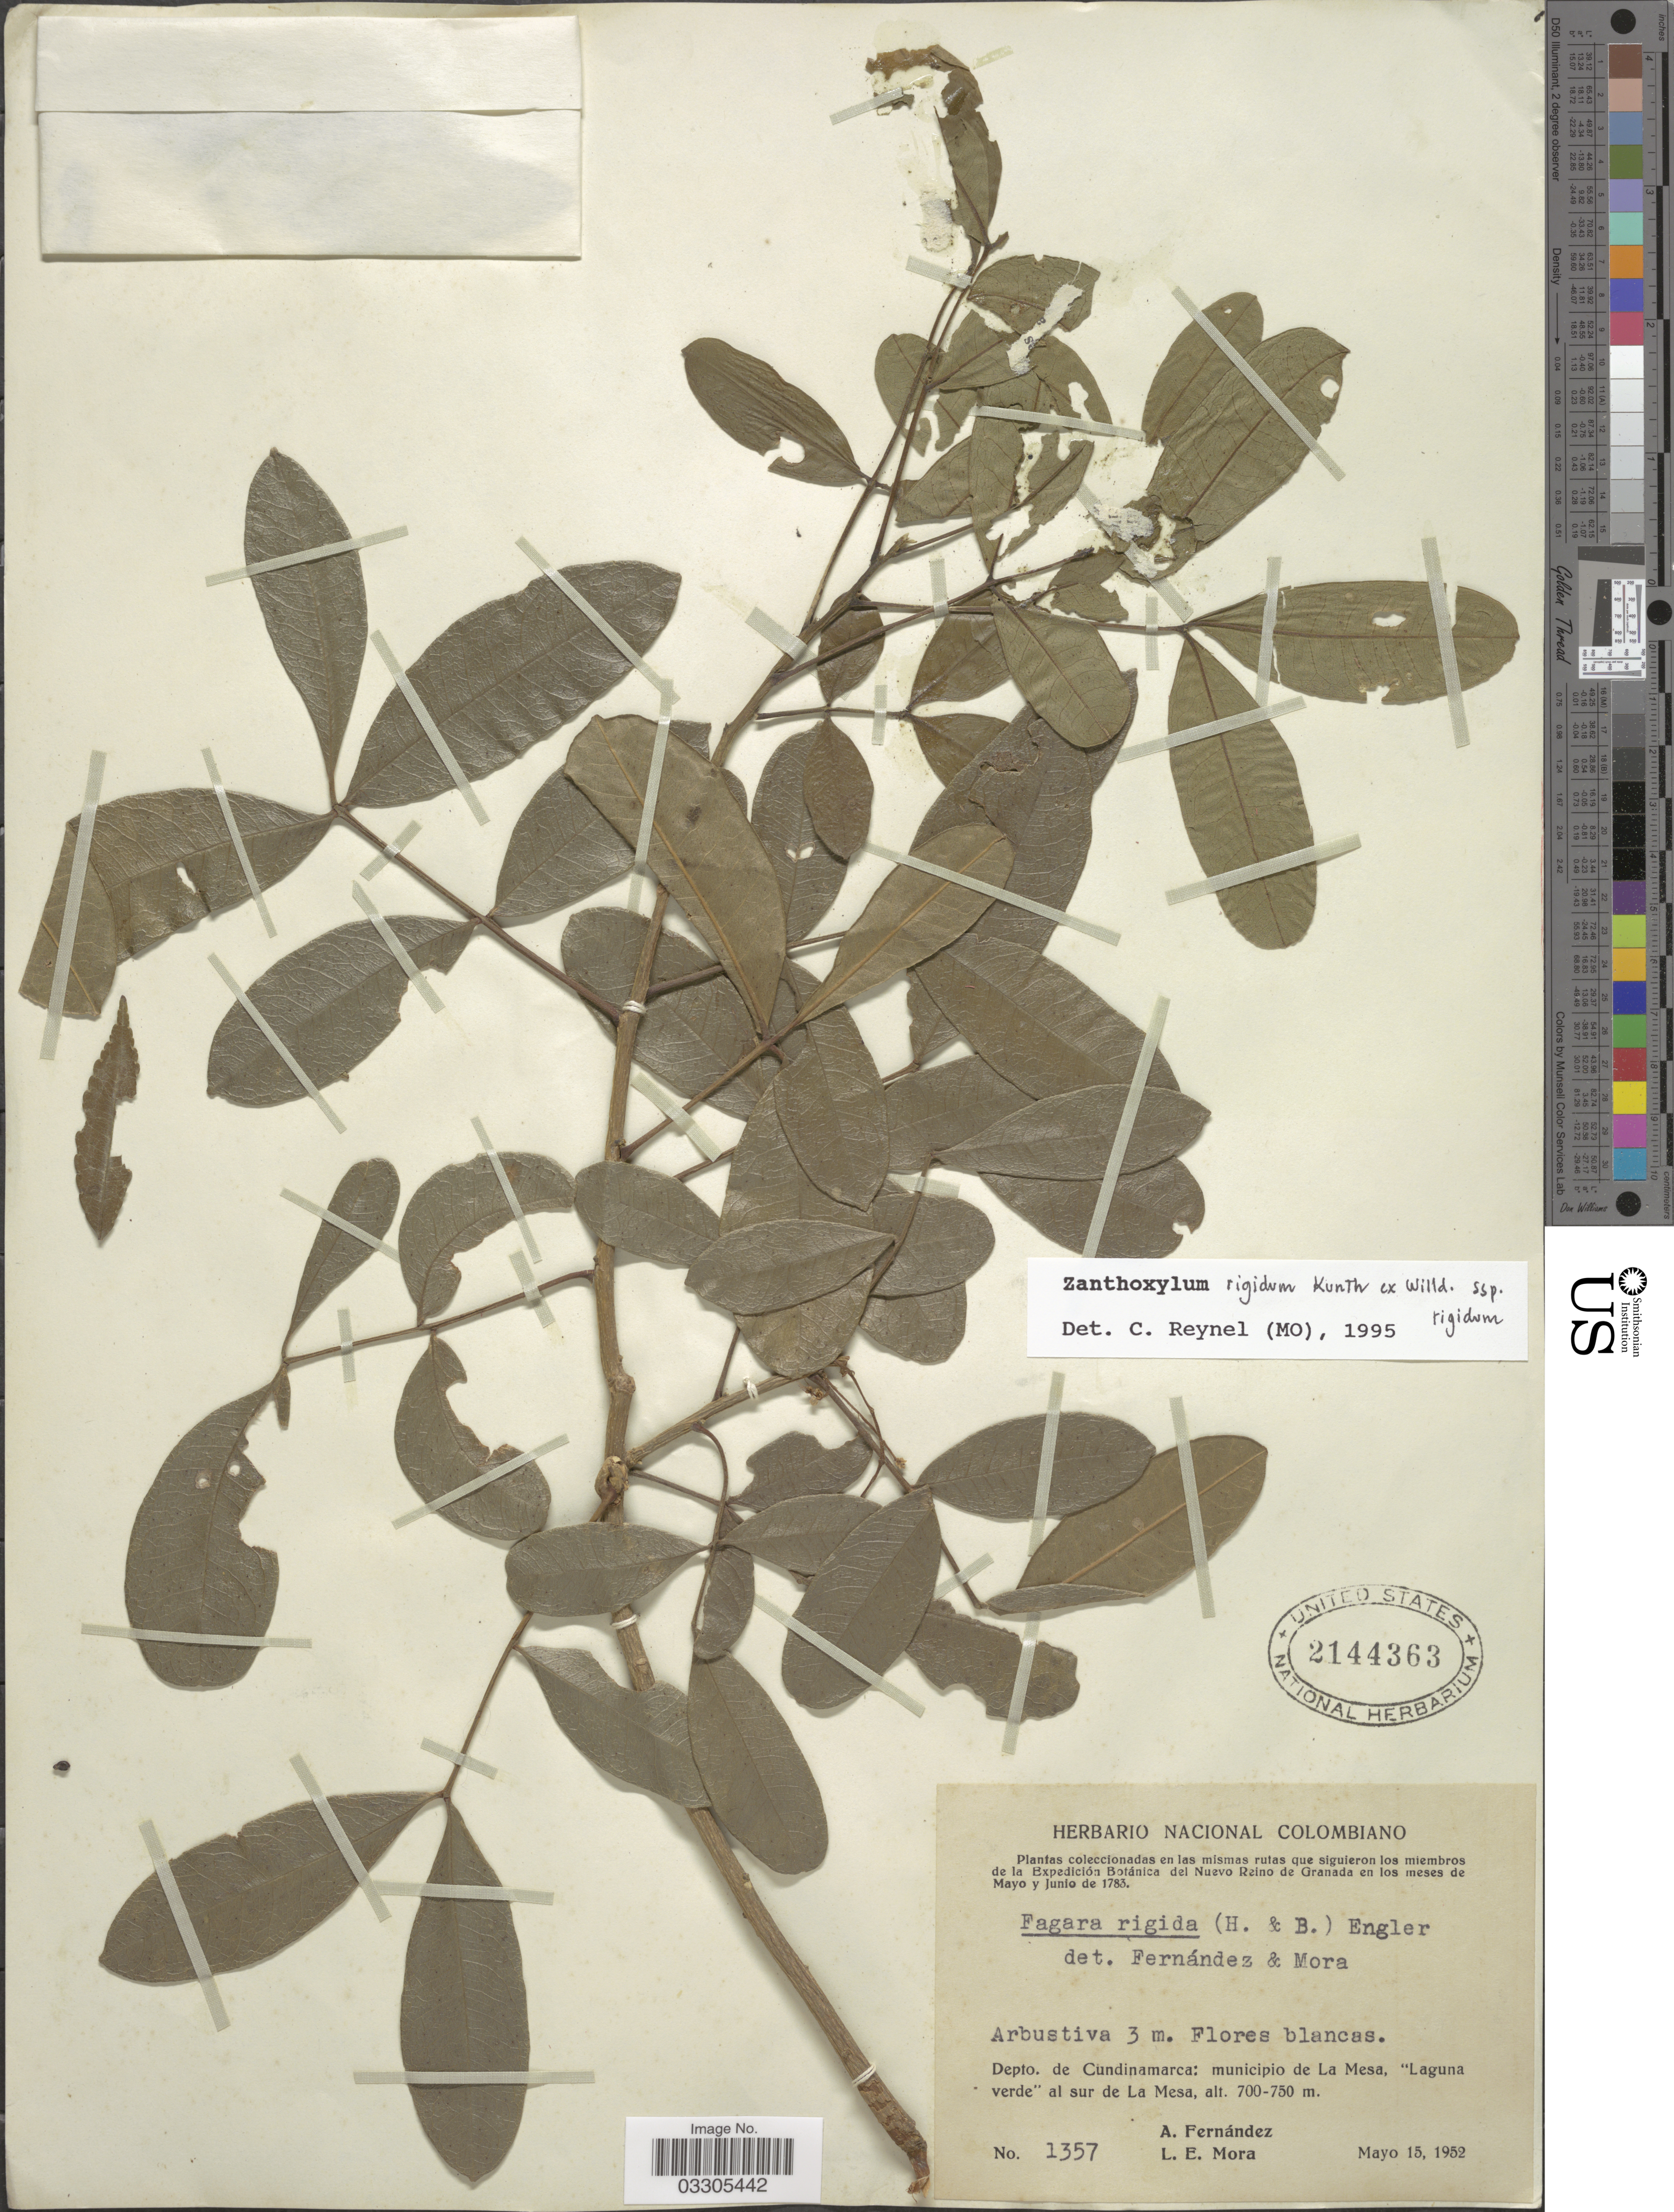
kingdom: Plantae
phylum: Tracheophyta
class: Magnoliopsida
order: Sapindales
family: Rutaceae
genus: Zanthoxylum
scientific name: Zanthoxylum rigidum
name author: Humb. & Bonpl. ex Willd.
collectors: A. Fernandez & L. Mora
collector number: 1357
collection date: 1952-05-15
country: Colombia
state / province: Cundinamarca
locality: Depto. de Cundinamarca: municipio de La Mesa, "Laguna verde" al sur de La Mesa.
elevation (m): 700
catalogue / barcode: US 2144363